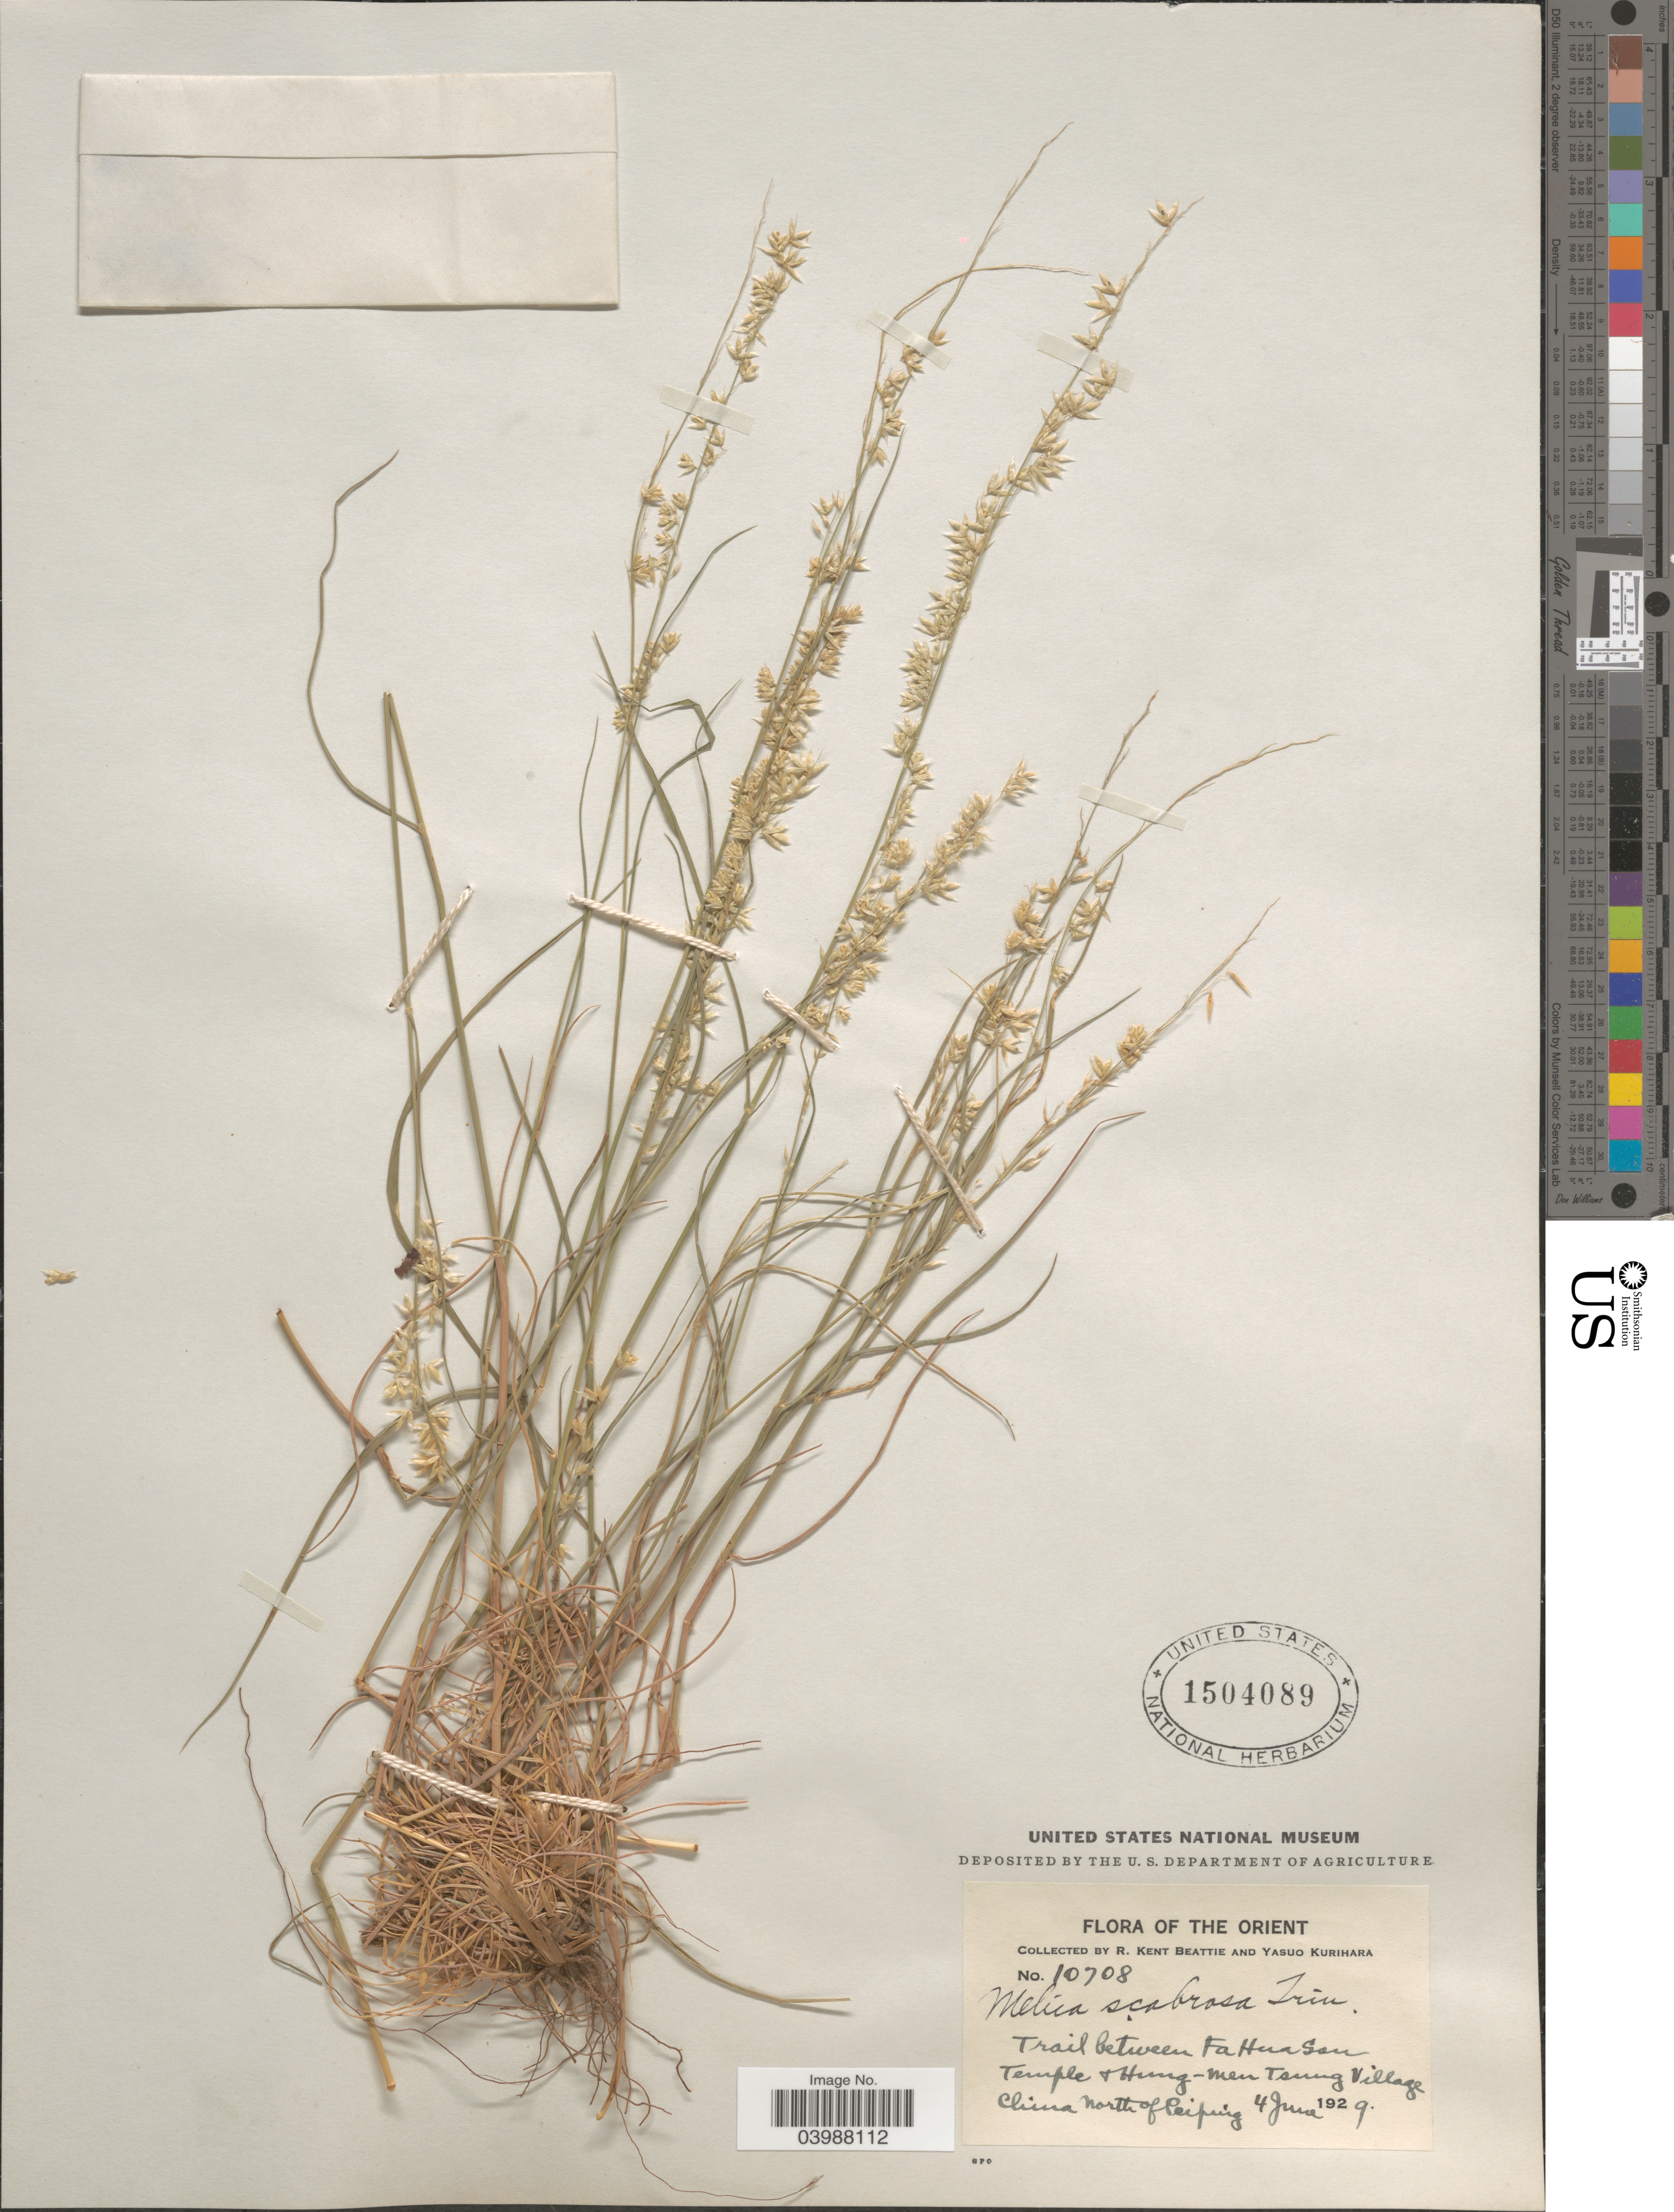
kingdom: Plantae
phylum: Tracheophyta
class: Liliopsida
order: Poales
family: Poaceae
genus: Melica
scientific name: Melica scabrosa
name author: Trin.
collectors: R. K. Beattie & Y. Kurihara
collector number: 10708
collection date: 1929-06-04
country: China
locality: The Orient. Trail between Fa Hua San. Temple + Hung-Men Tsung Village. China North of Peiping.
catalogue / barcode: US 1504089